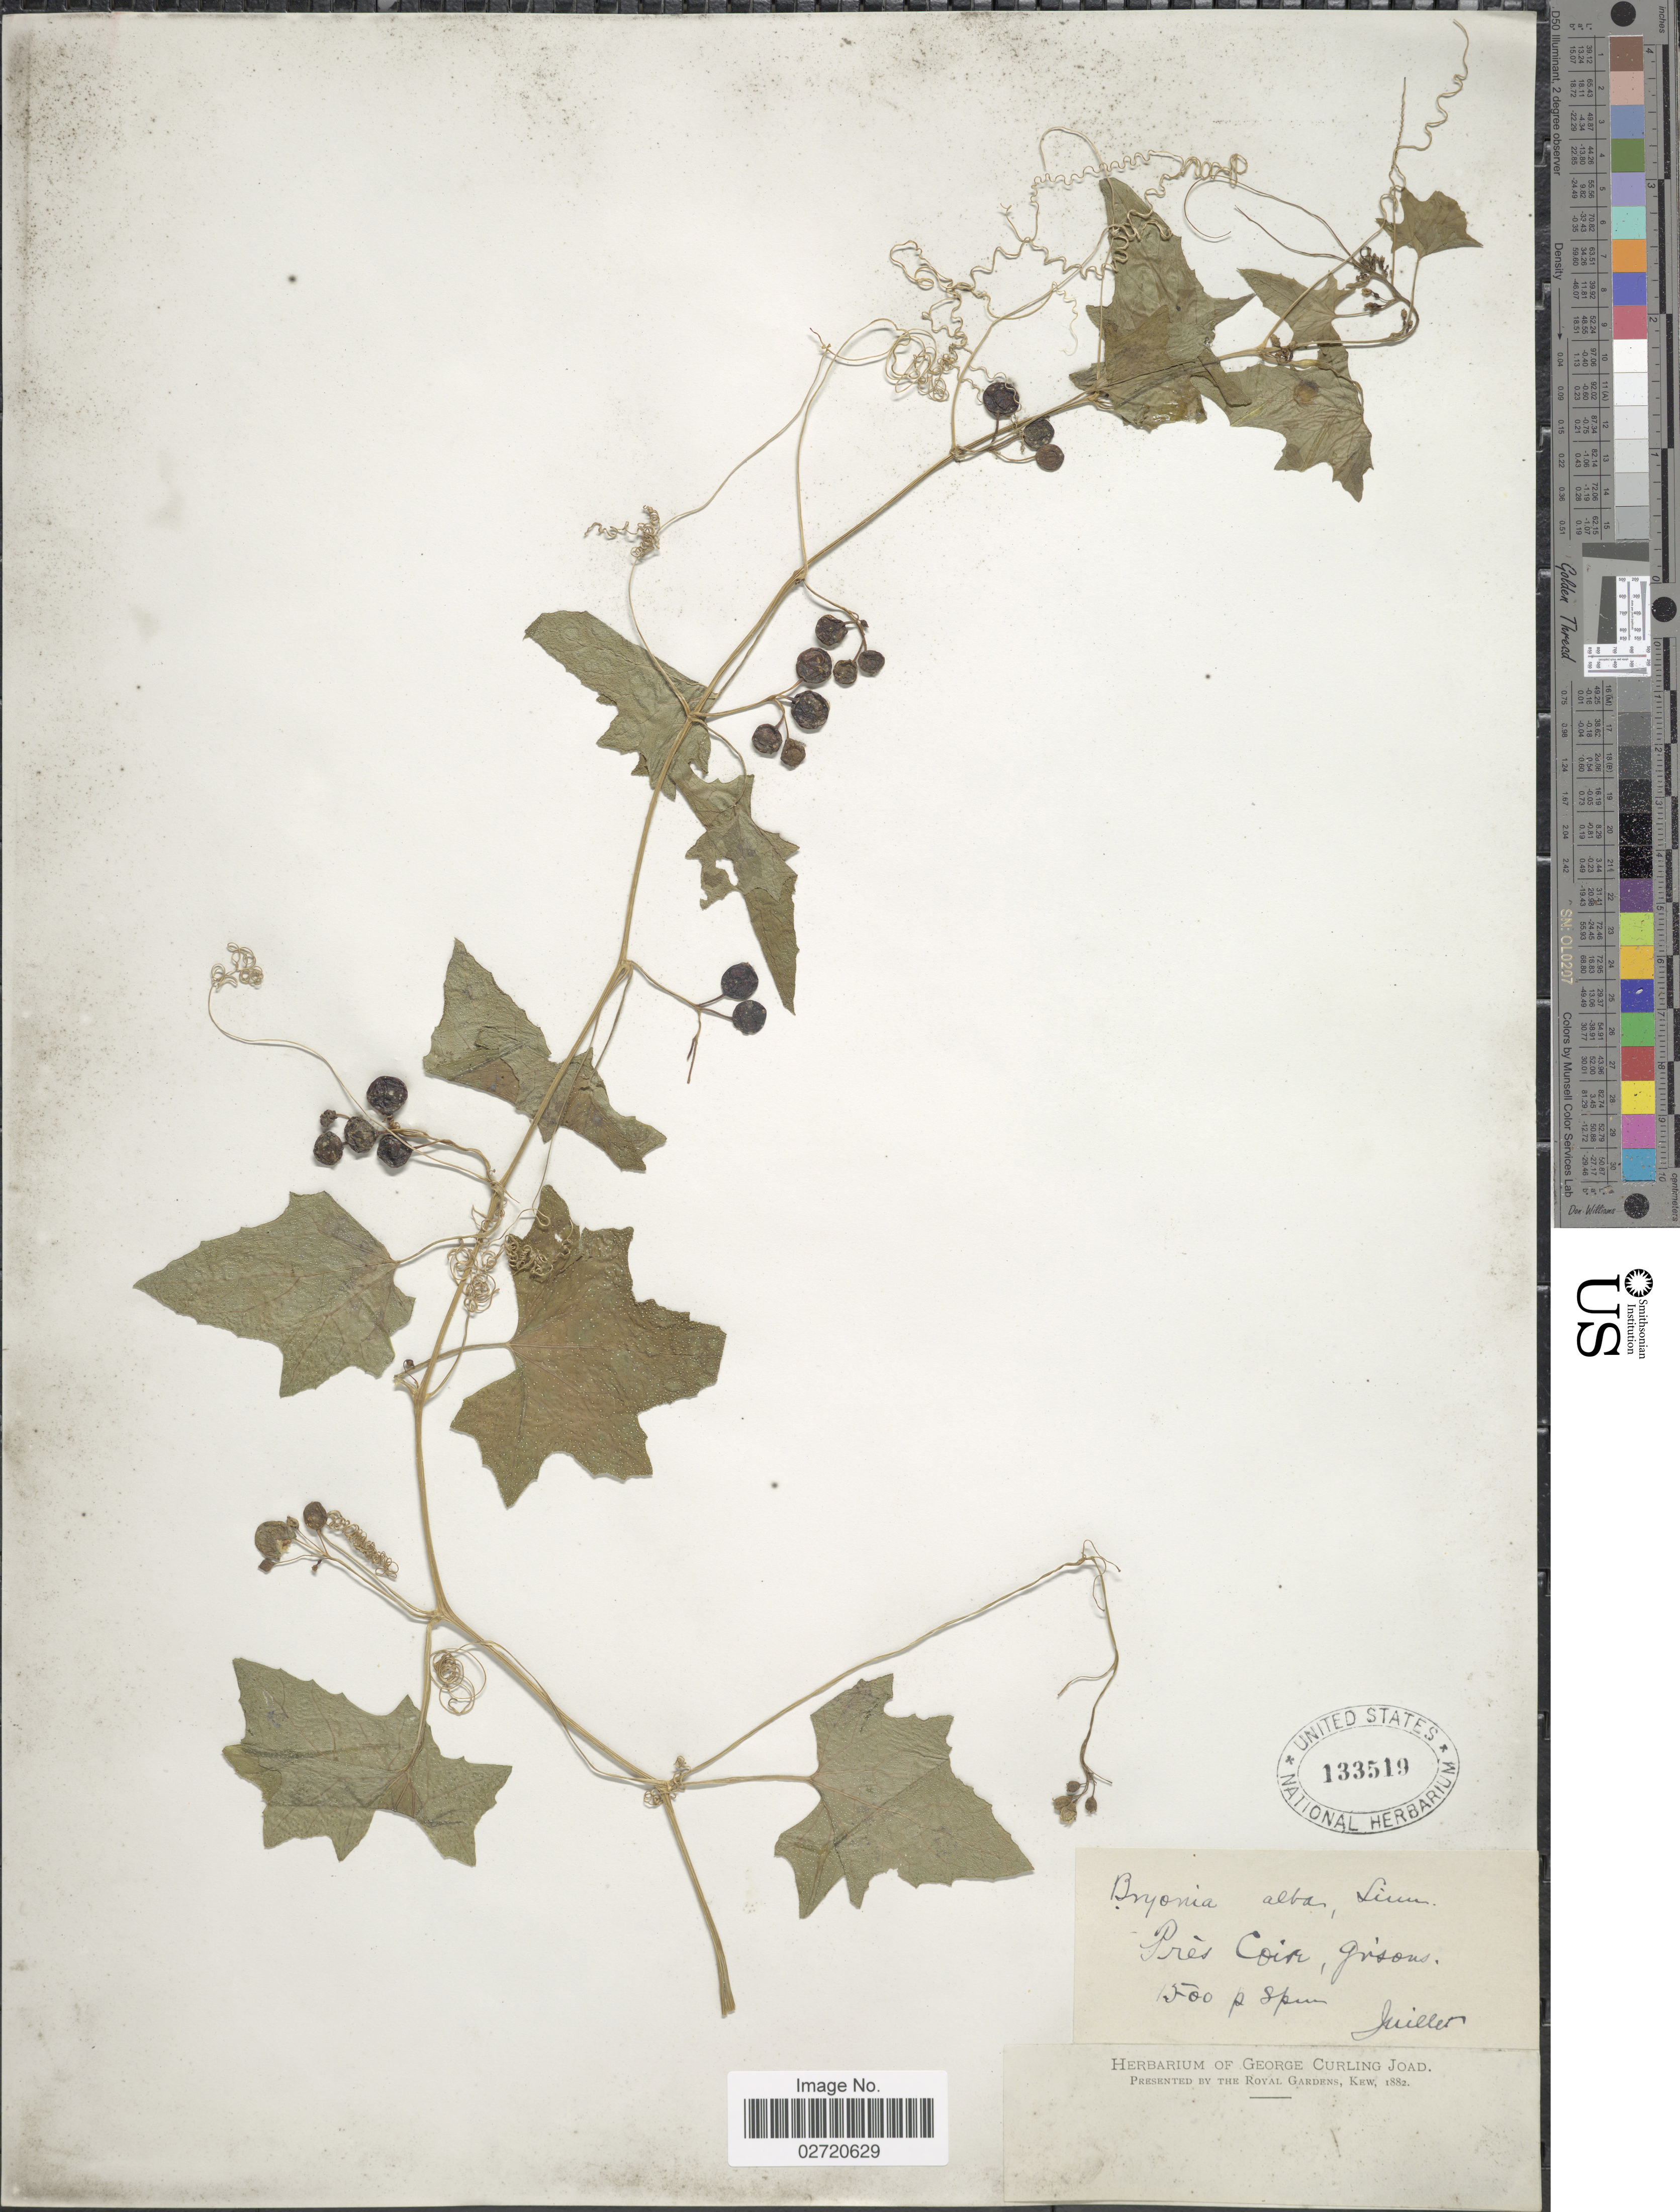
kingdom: Plantae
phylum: Tracheophyta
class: Magnoliopsida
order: Cucurbitales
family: Cucurbitaceae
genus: Bryonia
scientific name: Bryonia alba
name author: L.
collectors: Ex herb. Saharanpur Garden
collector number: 1500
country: India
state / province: Uttar Pradesh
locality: Pres Coir, Grisons. S.pur [Saharanpur garden]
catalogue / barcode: US 133519